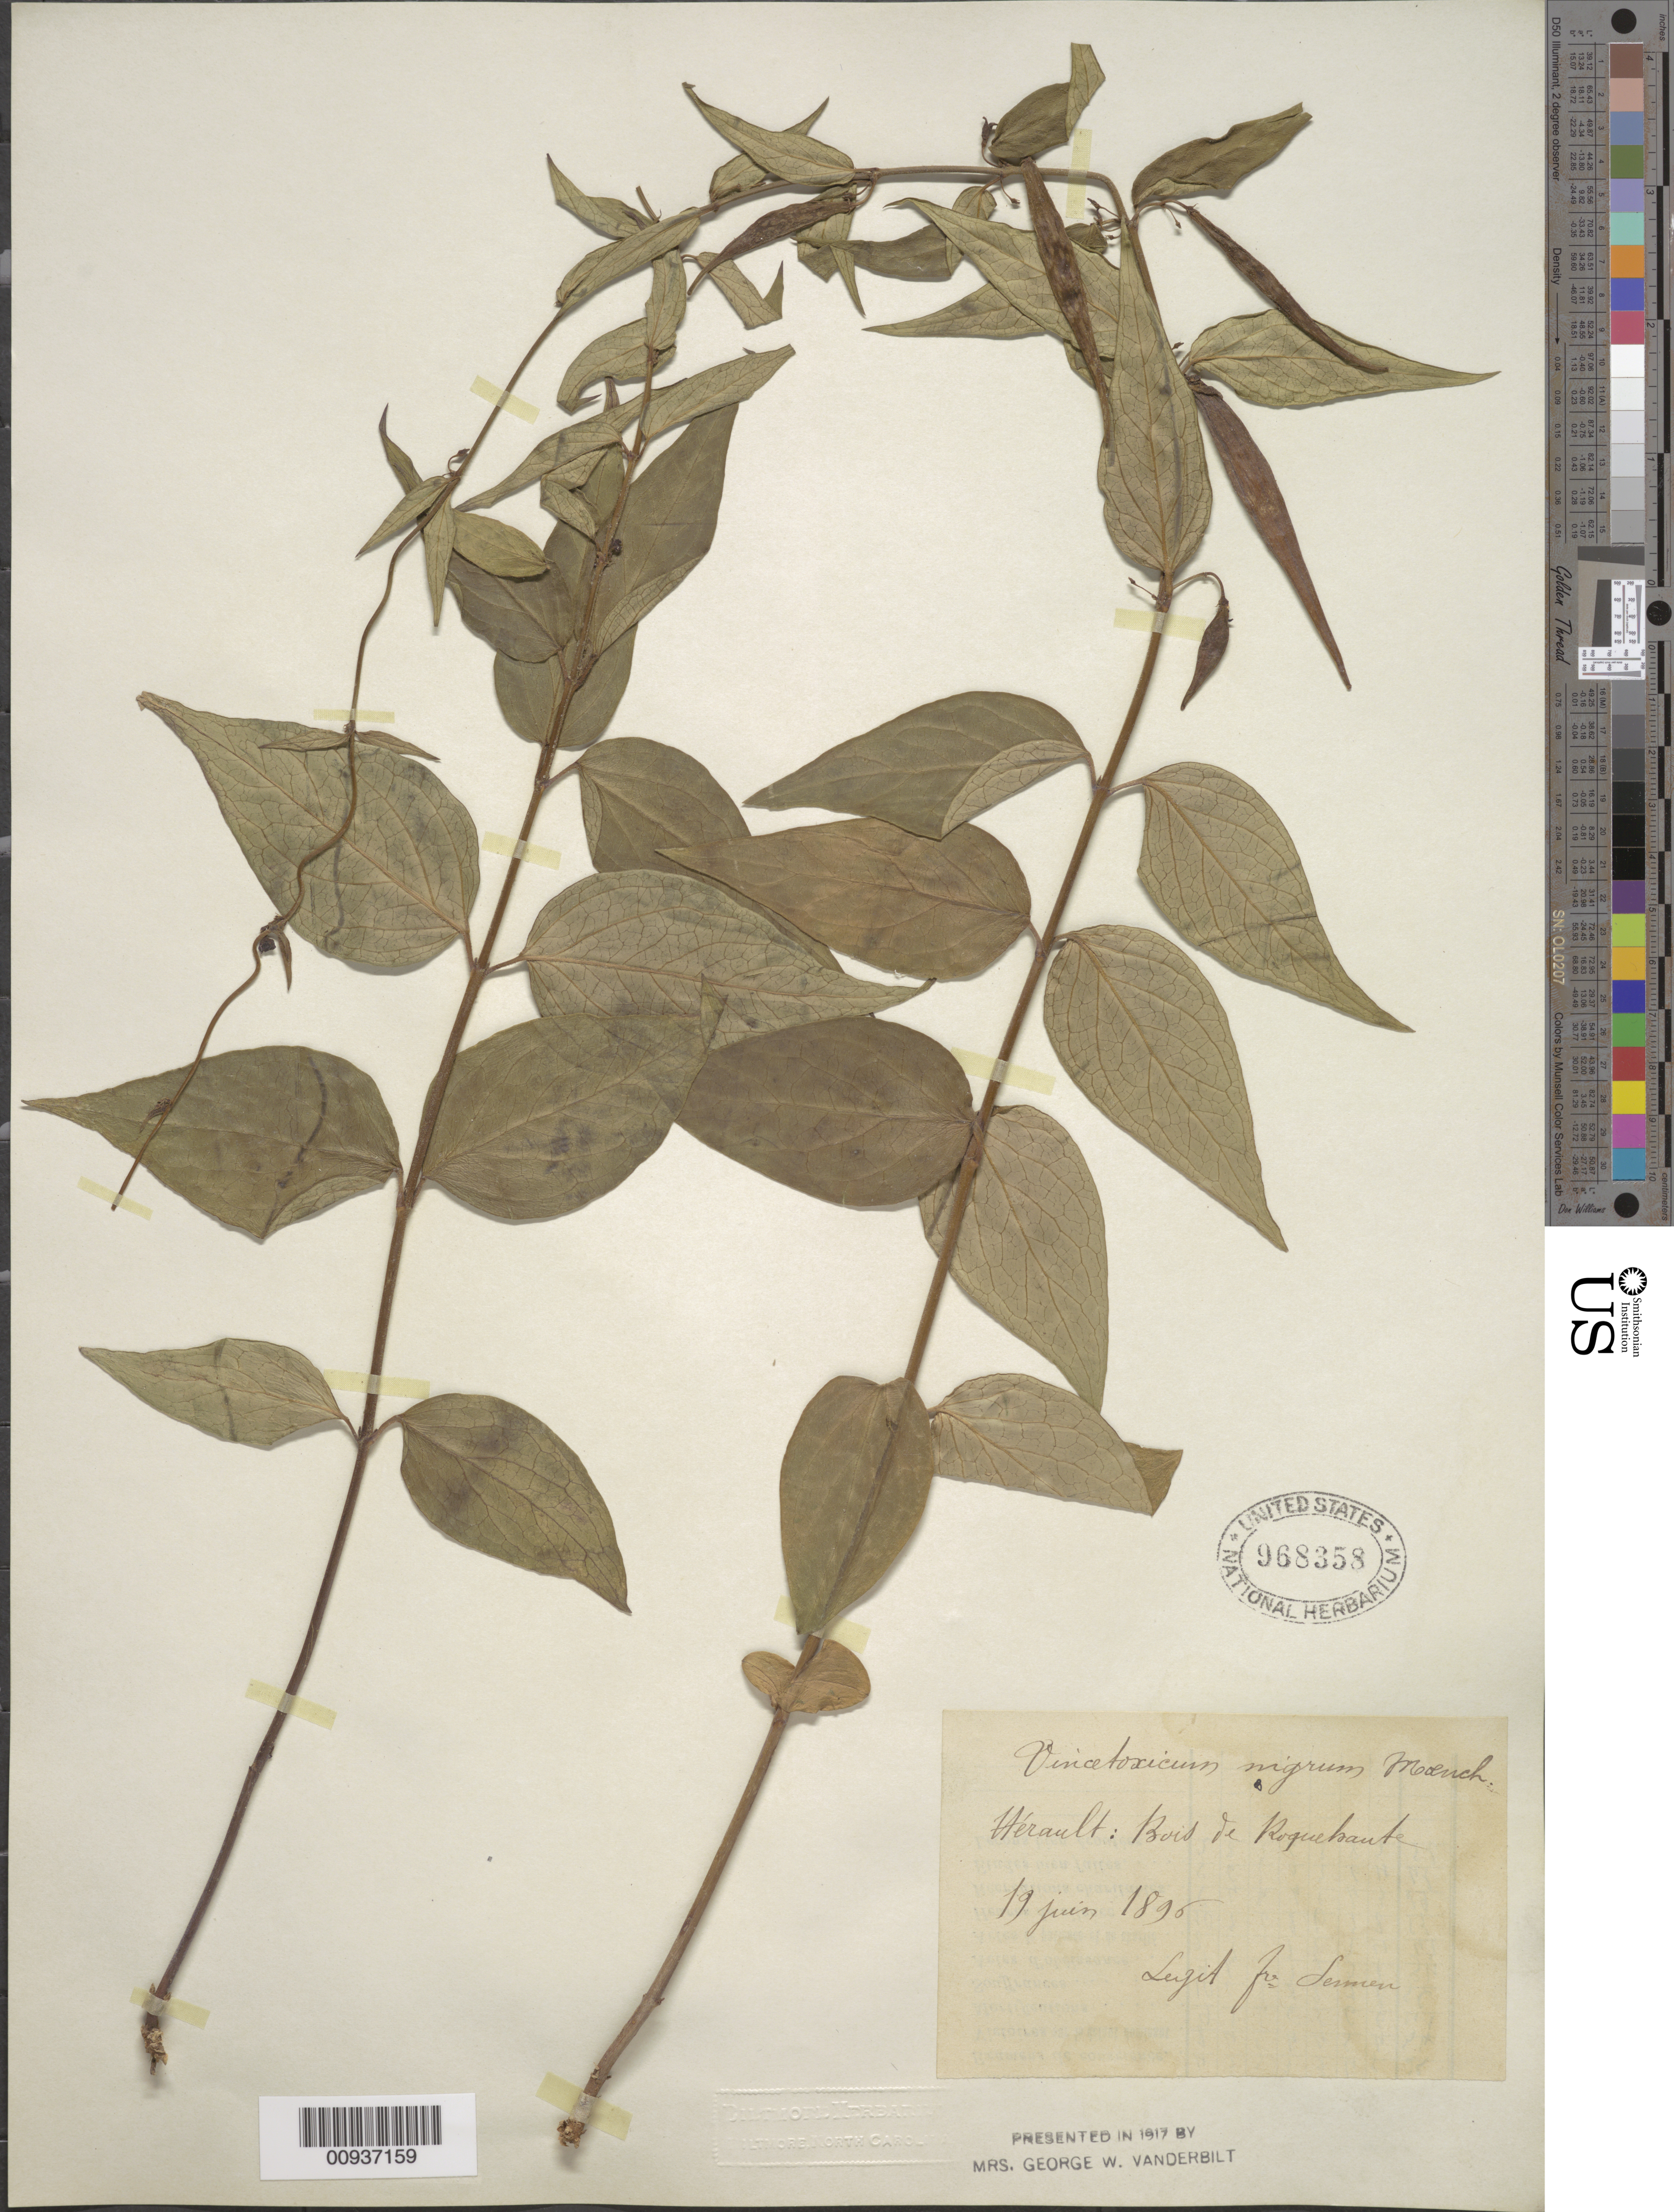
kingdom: Plantae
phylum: Tracheophyta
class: Magnoliopsida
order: Gentianales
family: Apocynaceae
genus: Cynanchum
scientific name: Cynanchum nigrum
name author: L.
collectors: E. Sennen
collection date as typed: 19 Jun 1895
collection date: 1895-06-19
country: France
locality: Hérault: Bois de Roguehaute.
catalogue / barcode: US 968358